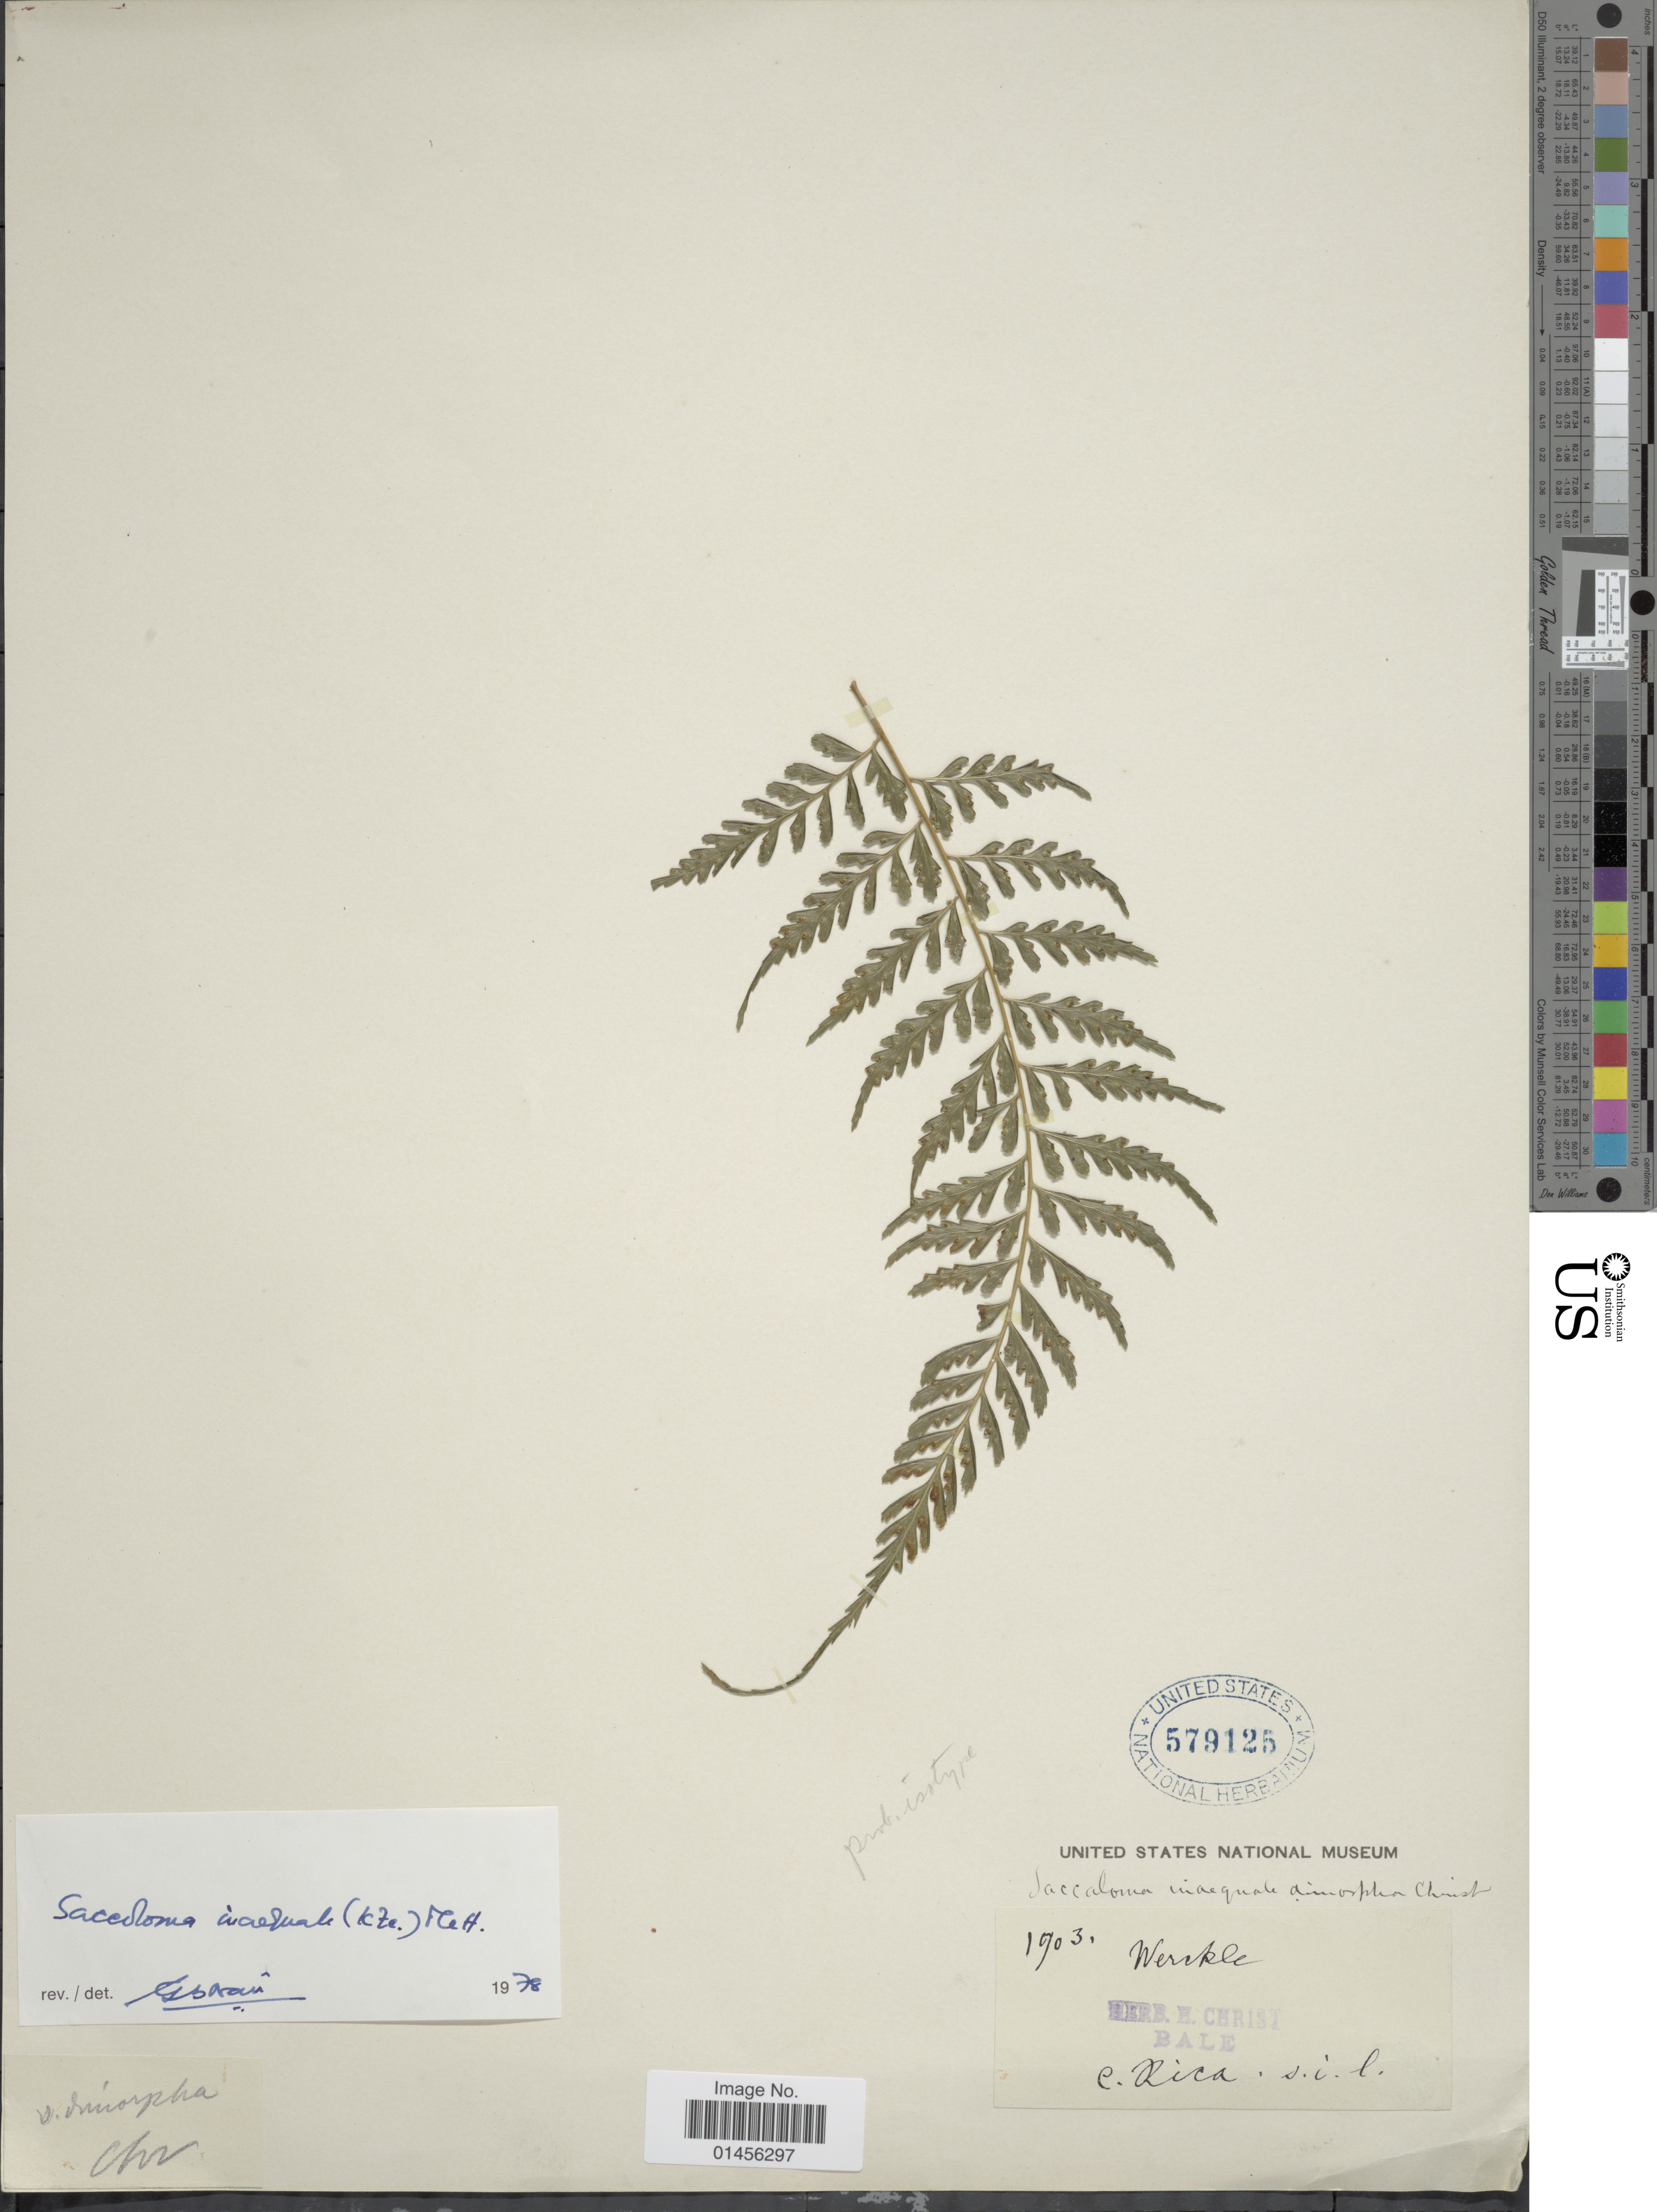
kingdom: Plantae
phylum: Tracheophyta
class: Polypodiopsida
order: Polypodiales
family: Saccolomataceae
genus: Saccoloma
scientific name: Saccoloma inaequale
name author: (Kunze) Mett.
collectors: Werckle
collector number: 1903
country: Costa Rica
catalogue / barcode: US 579125